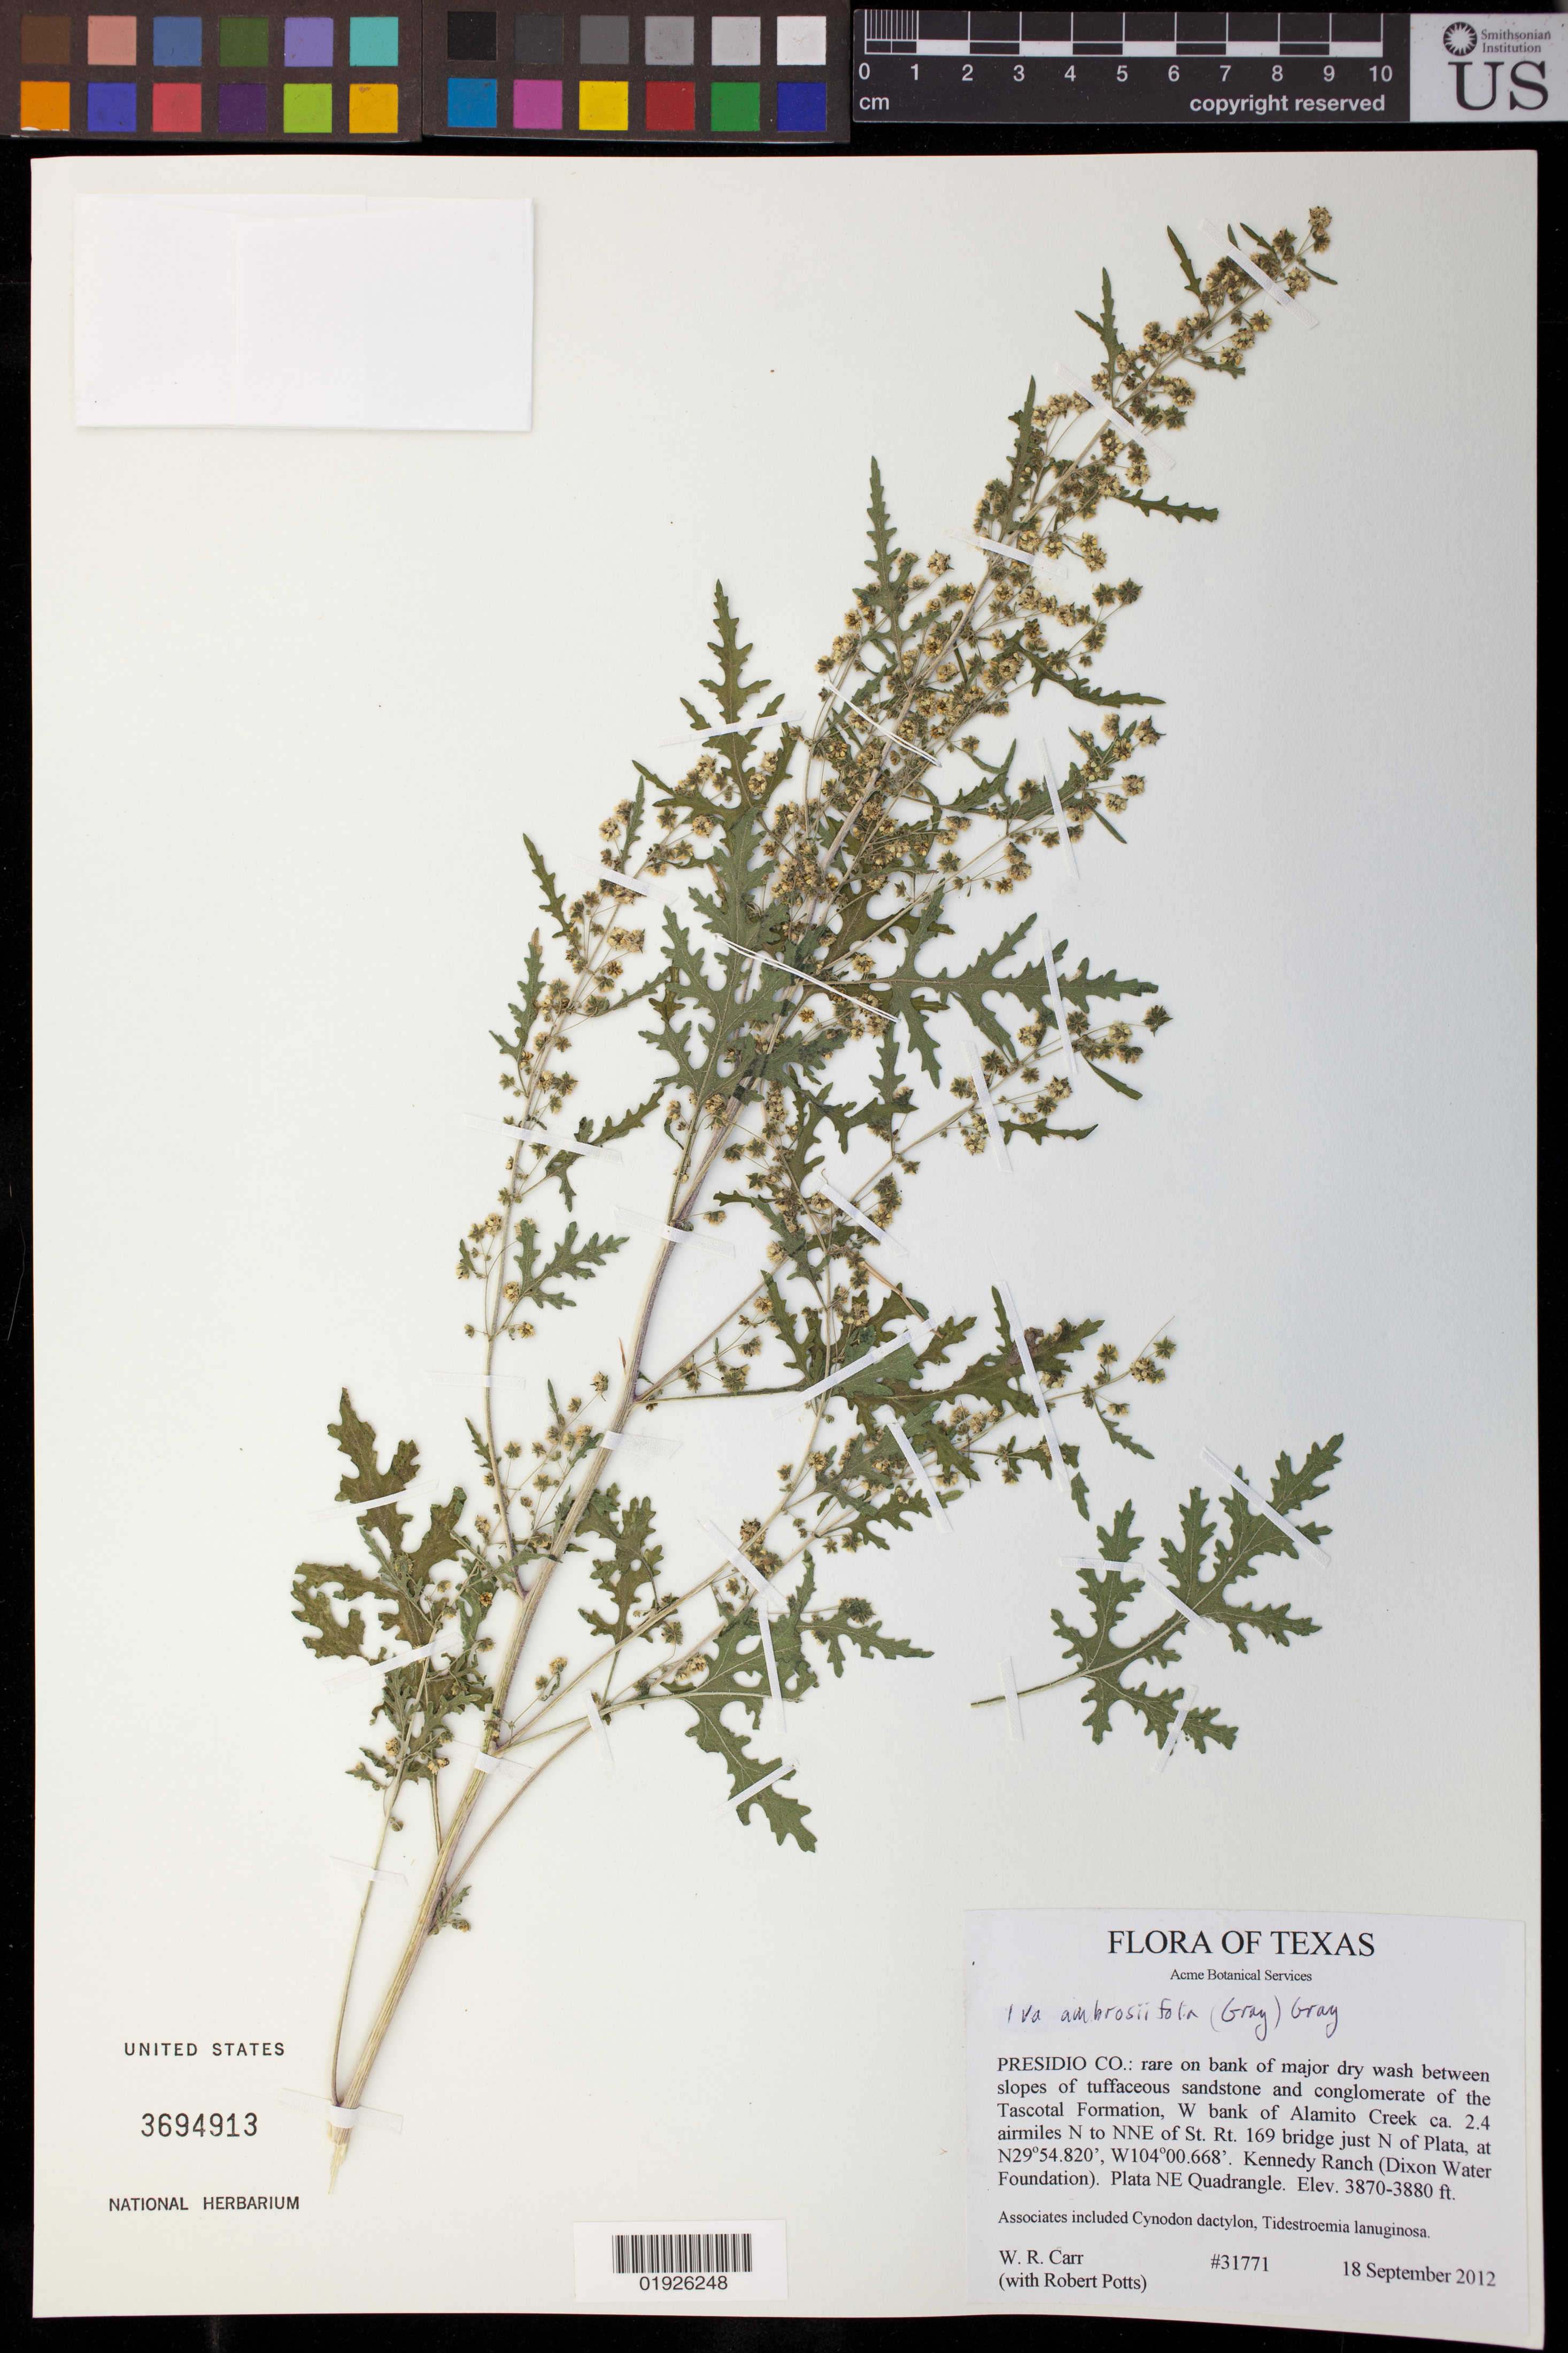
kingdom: Plantae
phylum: Tracheophyta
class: Magnoliopsida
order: Asterales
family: Asteraceae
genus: Iva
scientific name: Iva ambrosiifolia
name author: (A. Gray) A. Gray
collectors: W. Carr & R. Potts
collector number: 31771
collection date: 2012-09-18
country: United States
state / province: Texas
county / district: Presidio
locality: W bank Alamito Creek ca. 2.4 airmiles N to NNE of St. Rt. 169 bridge just N of Plata. Kennedy Ranch (Dixon Water Foundation). Plata NE Quadrangle.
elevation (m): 1180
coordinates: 29 54.820 N, 104 00.668 W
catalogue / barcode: US 3694913